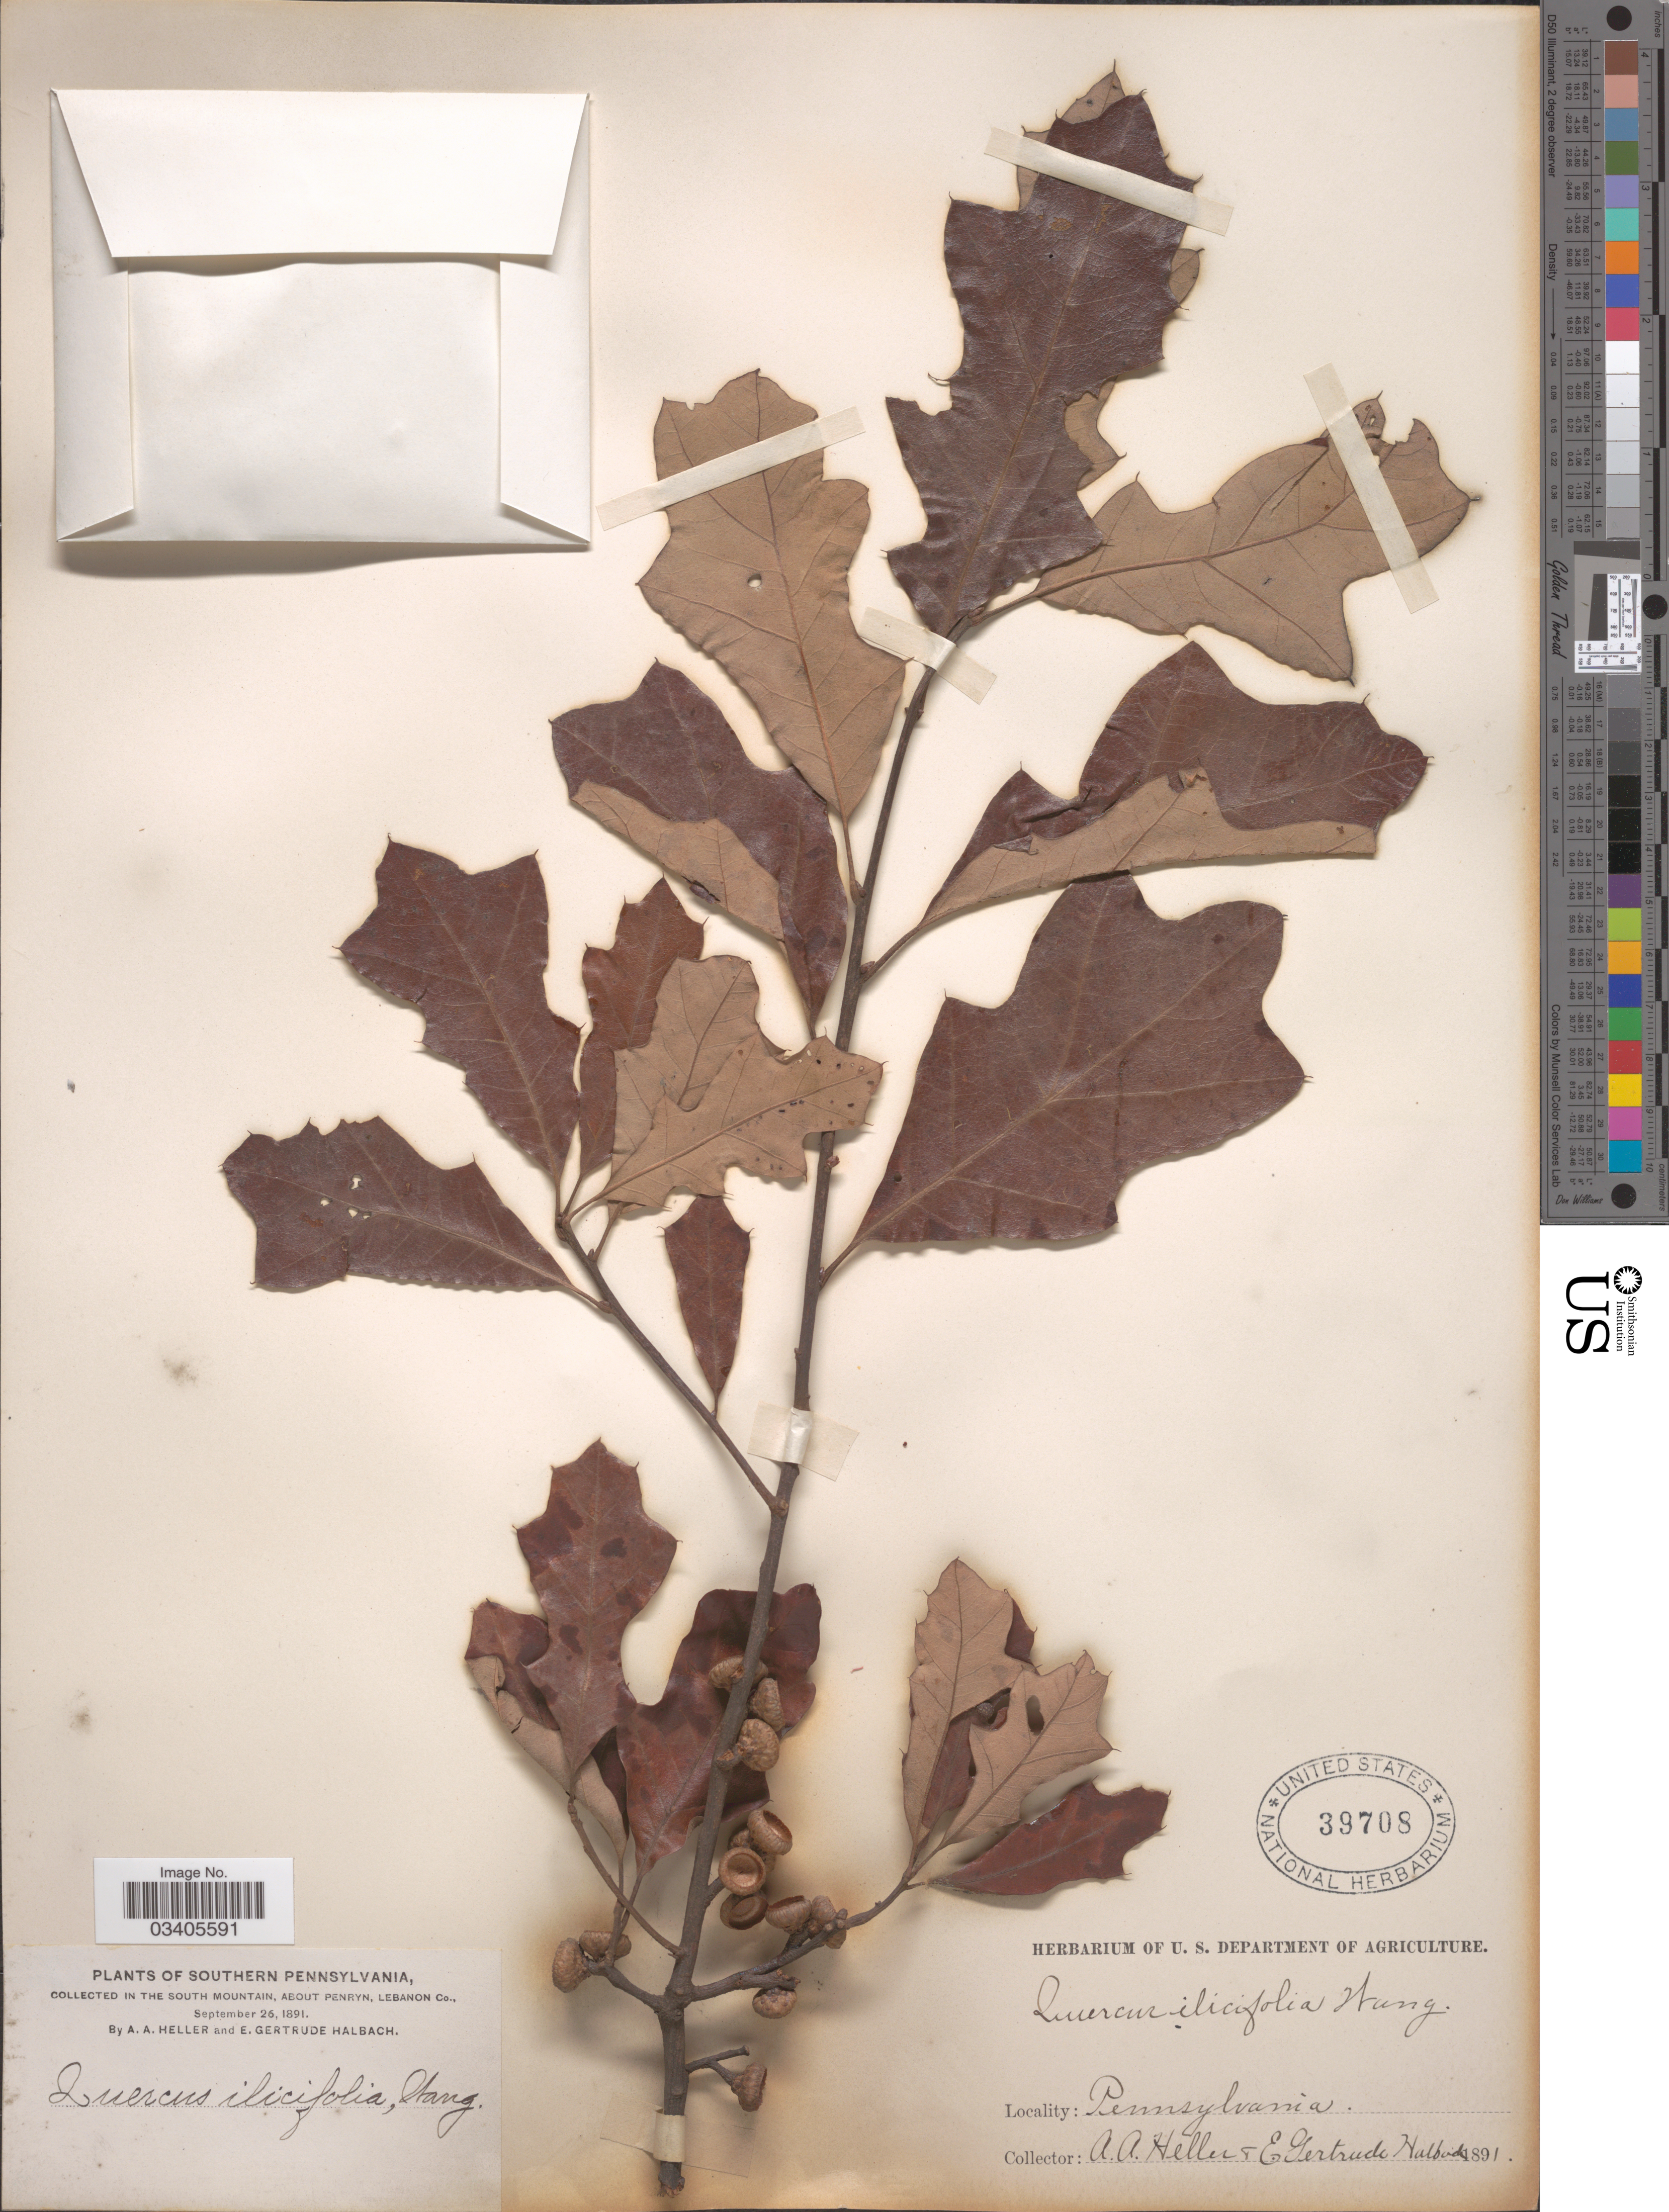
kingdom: Plantae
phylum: Tracheophyta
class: Magnoliopsida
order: Fagales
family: Fagaceae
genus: Quercus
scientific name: Quercus ilicifolia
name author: Wangenh.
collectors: A. A. Heller & E. G. Halbach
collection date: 1891-09-26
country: United States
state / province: Pennsylvania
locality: Southern Pennsylvania. In the South Mountain, about Penryn, Lebanon Co.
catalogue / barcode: US 39708